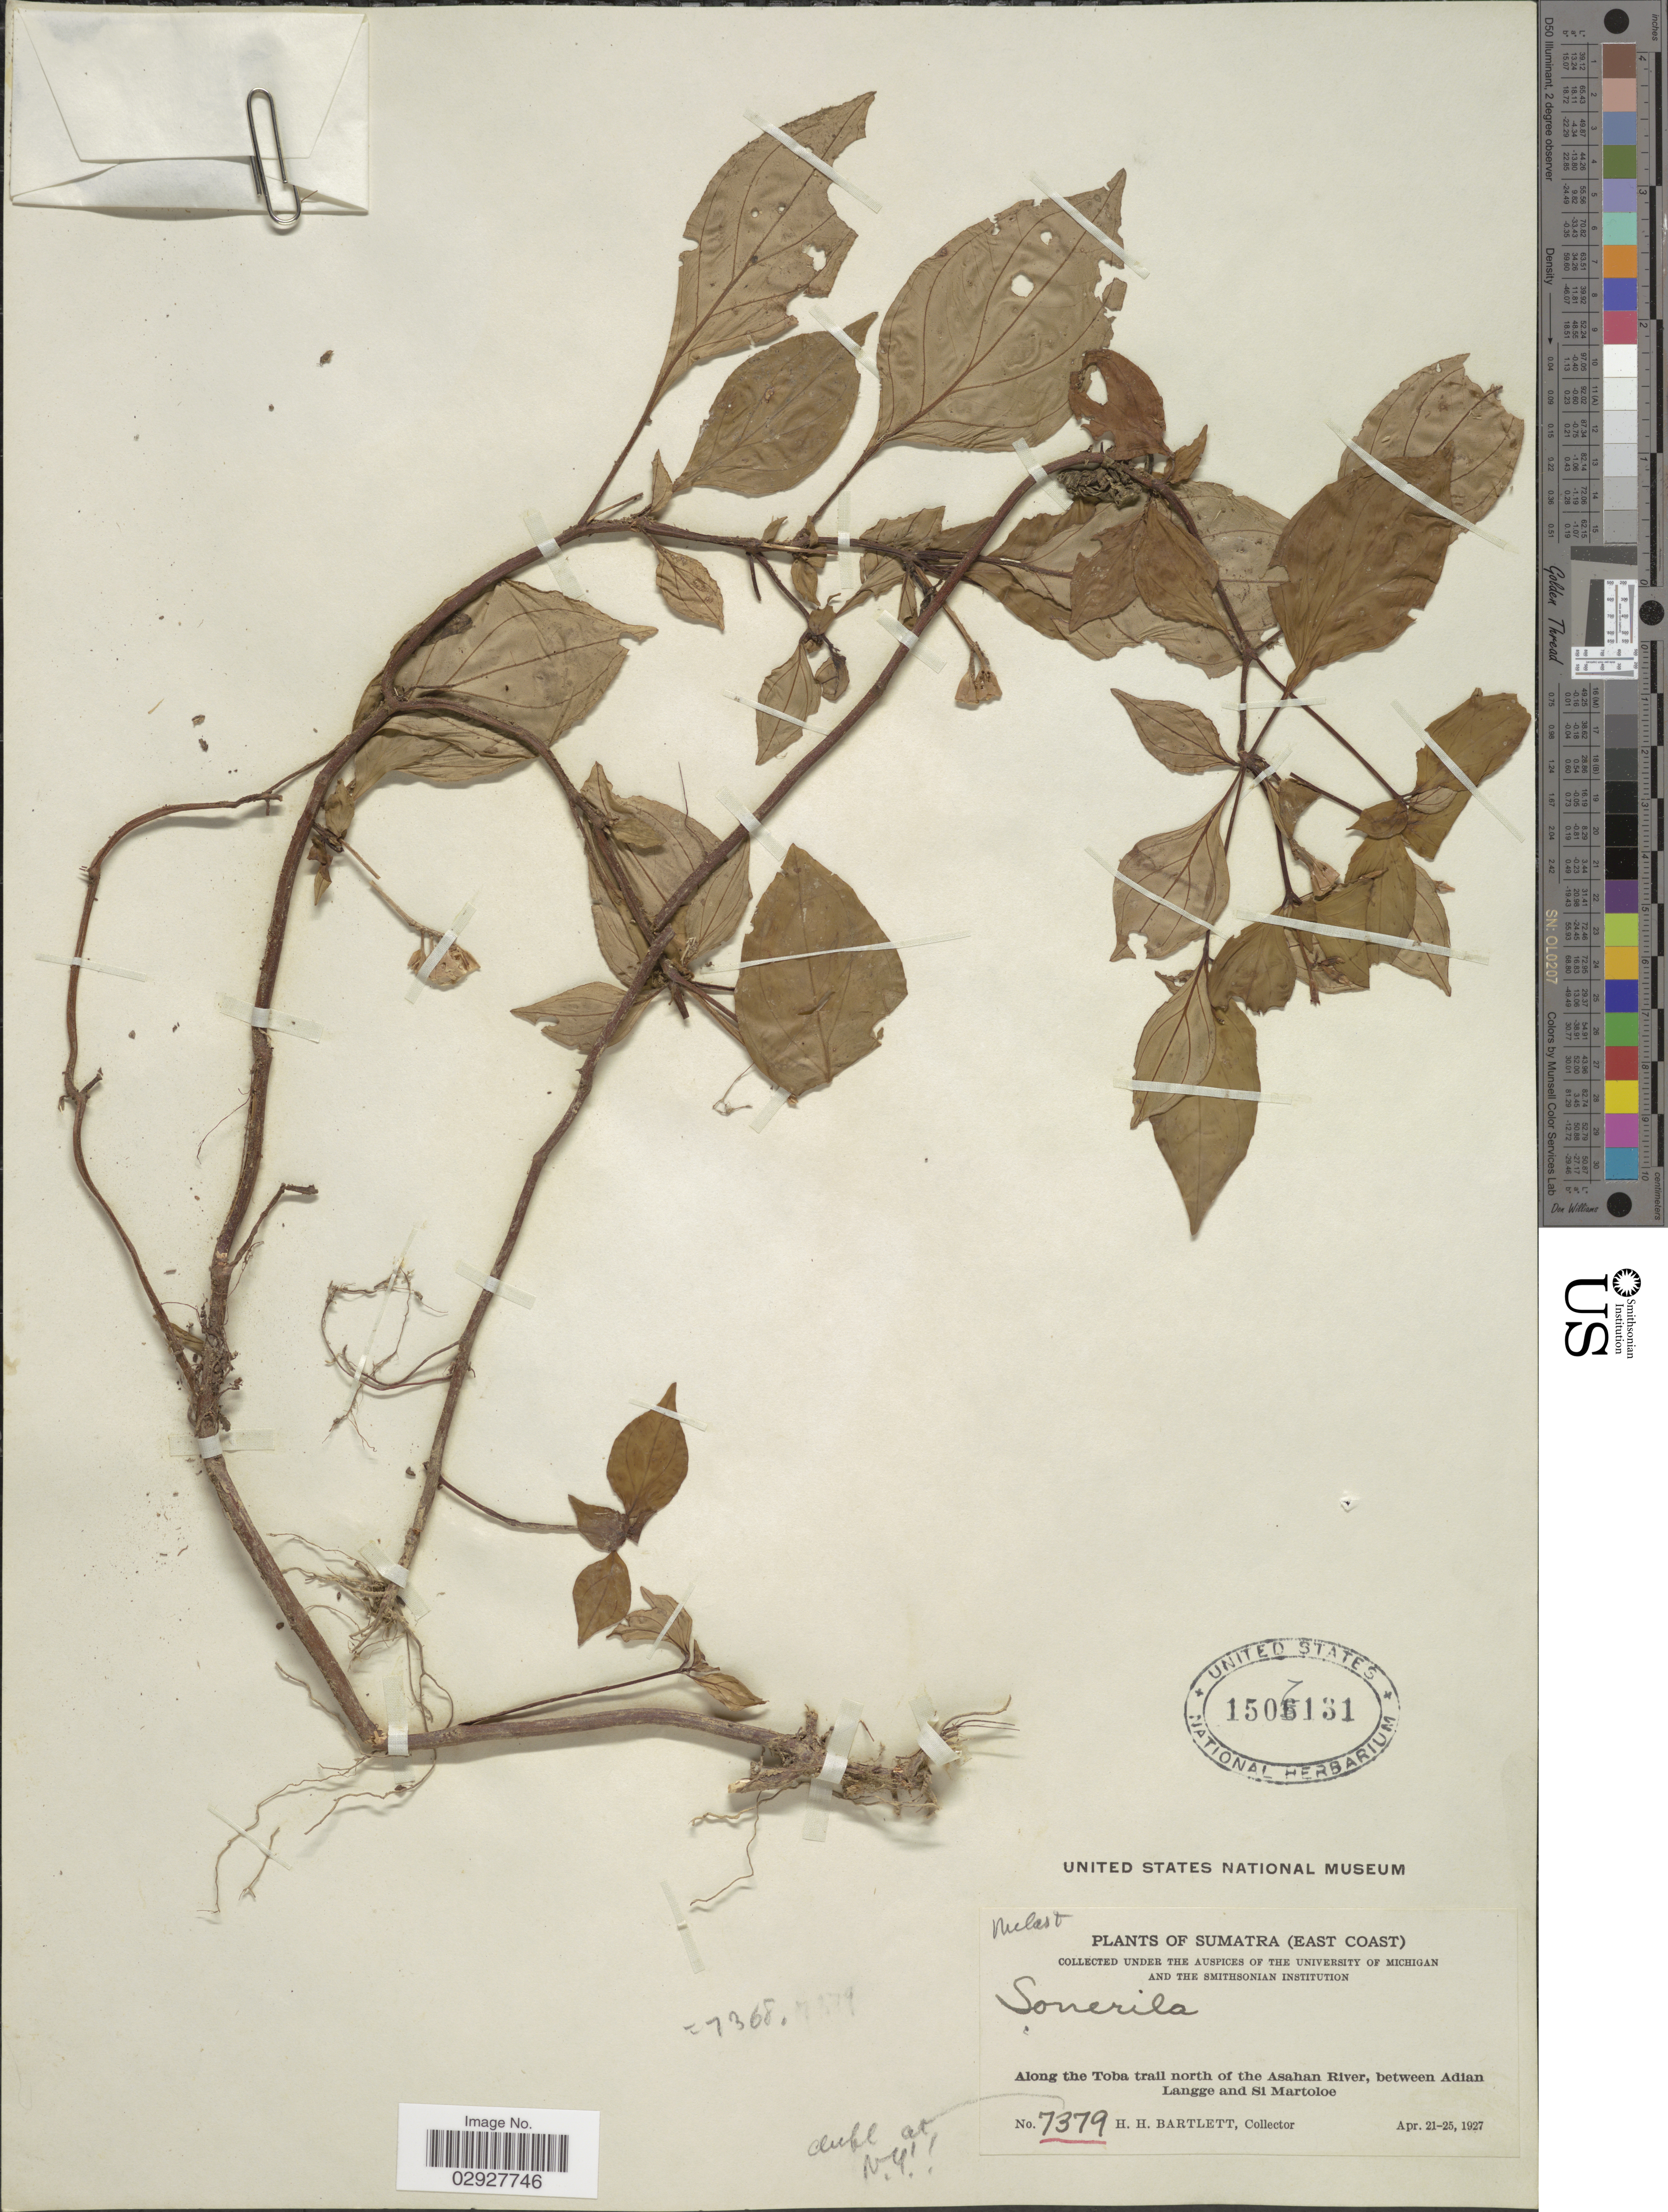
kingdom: Plantae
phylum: Tracheophyta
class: Magnoliopsida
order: Myrtales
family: Melastomataceae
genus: Sonerila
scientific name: Sonerila sp.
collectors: H. H. Bartlett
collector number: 7379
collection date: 1927-04-21/1927-04-25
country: Indonesia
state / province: Sumatra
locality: (East Coast). Along the Toba trail north of the Asahan River, between Adian Langge and Si Martoloe.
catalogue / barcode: US 1507131